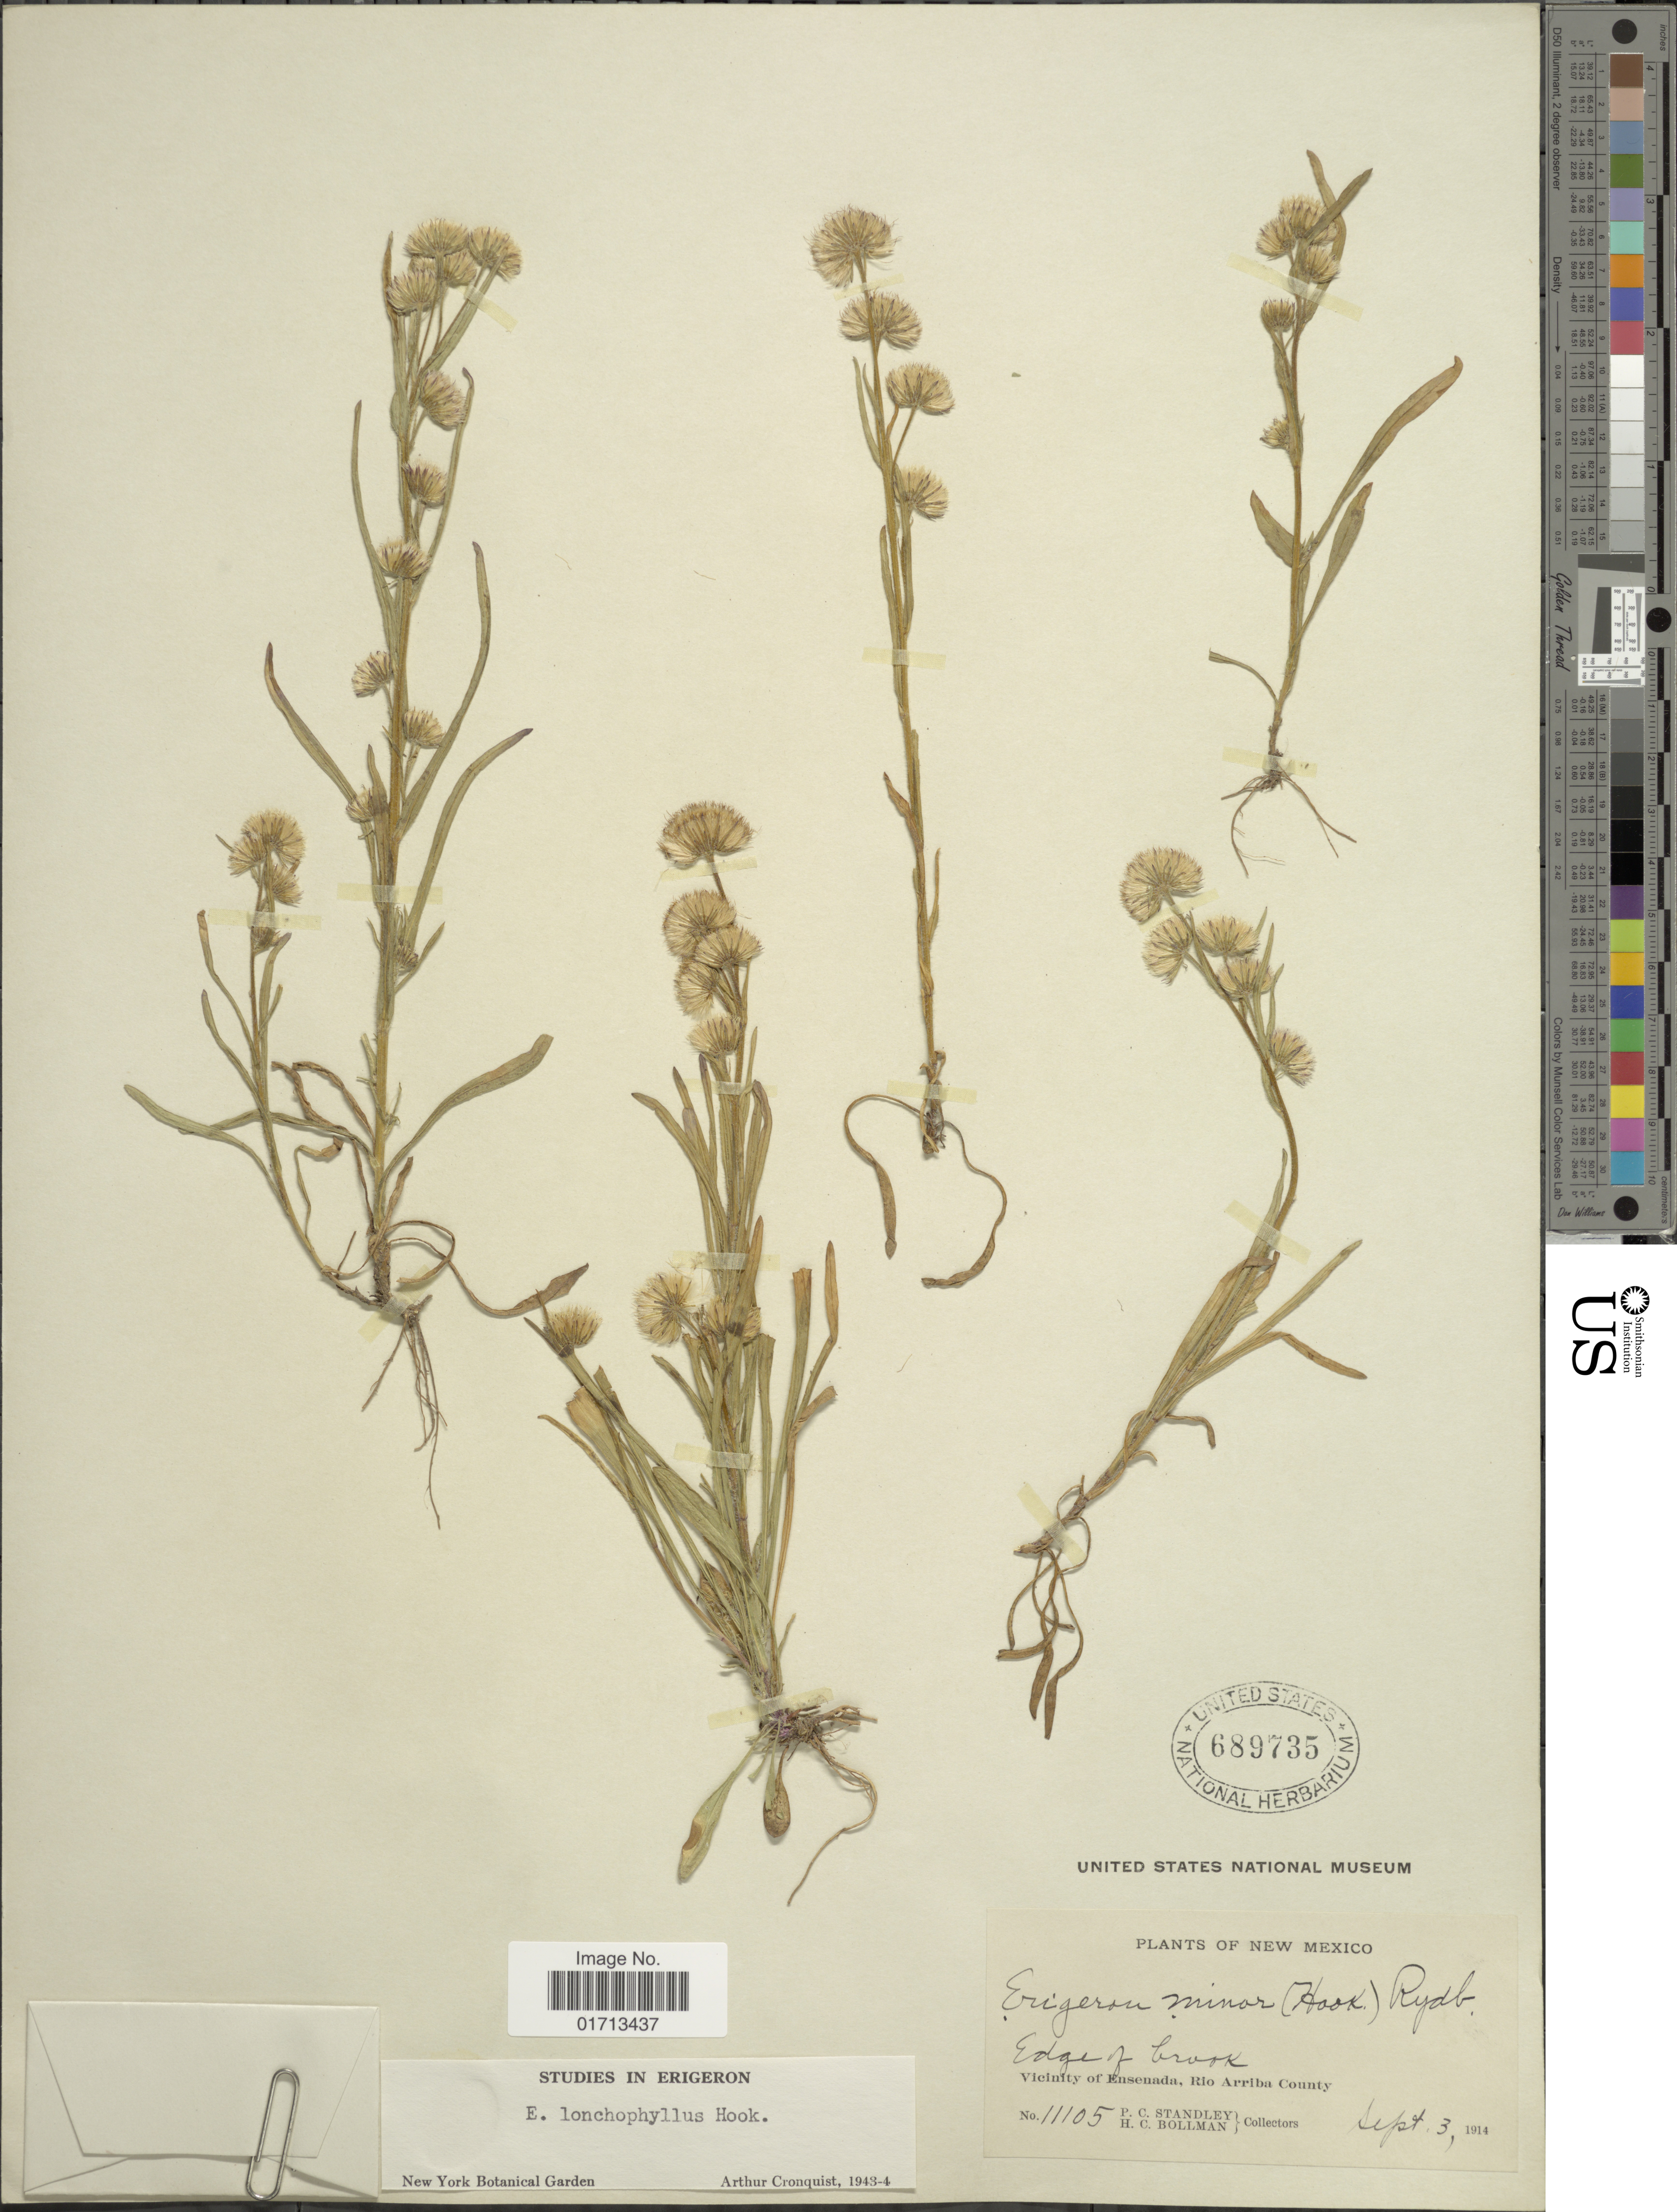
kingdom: Plantae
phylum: Tracheophyta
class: Magnoliopsida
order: Asterales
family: Asteraceae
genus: Erigeron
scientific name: Erigeron lonchophyllus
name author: Hook.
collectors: P. C. Standley & H. C. Bollman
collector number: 11105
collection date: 1914-09-03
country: United States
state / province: New Mexico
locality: Vicinity of Ensenada, Rio Arriba County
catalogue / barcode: US 689735